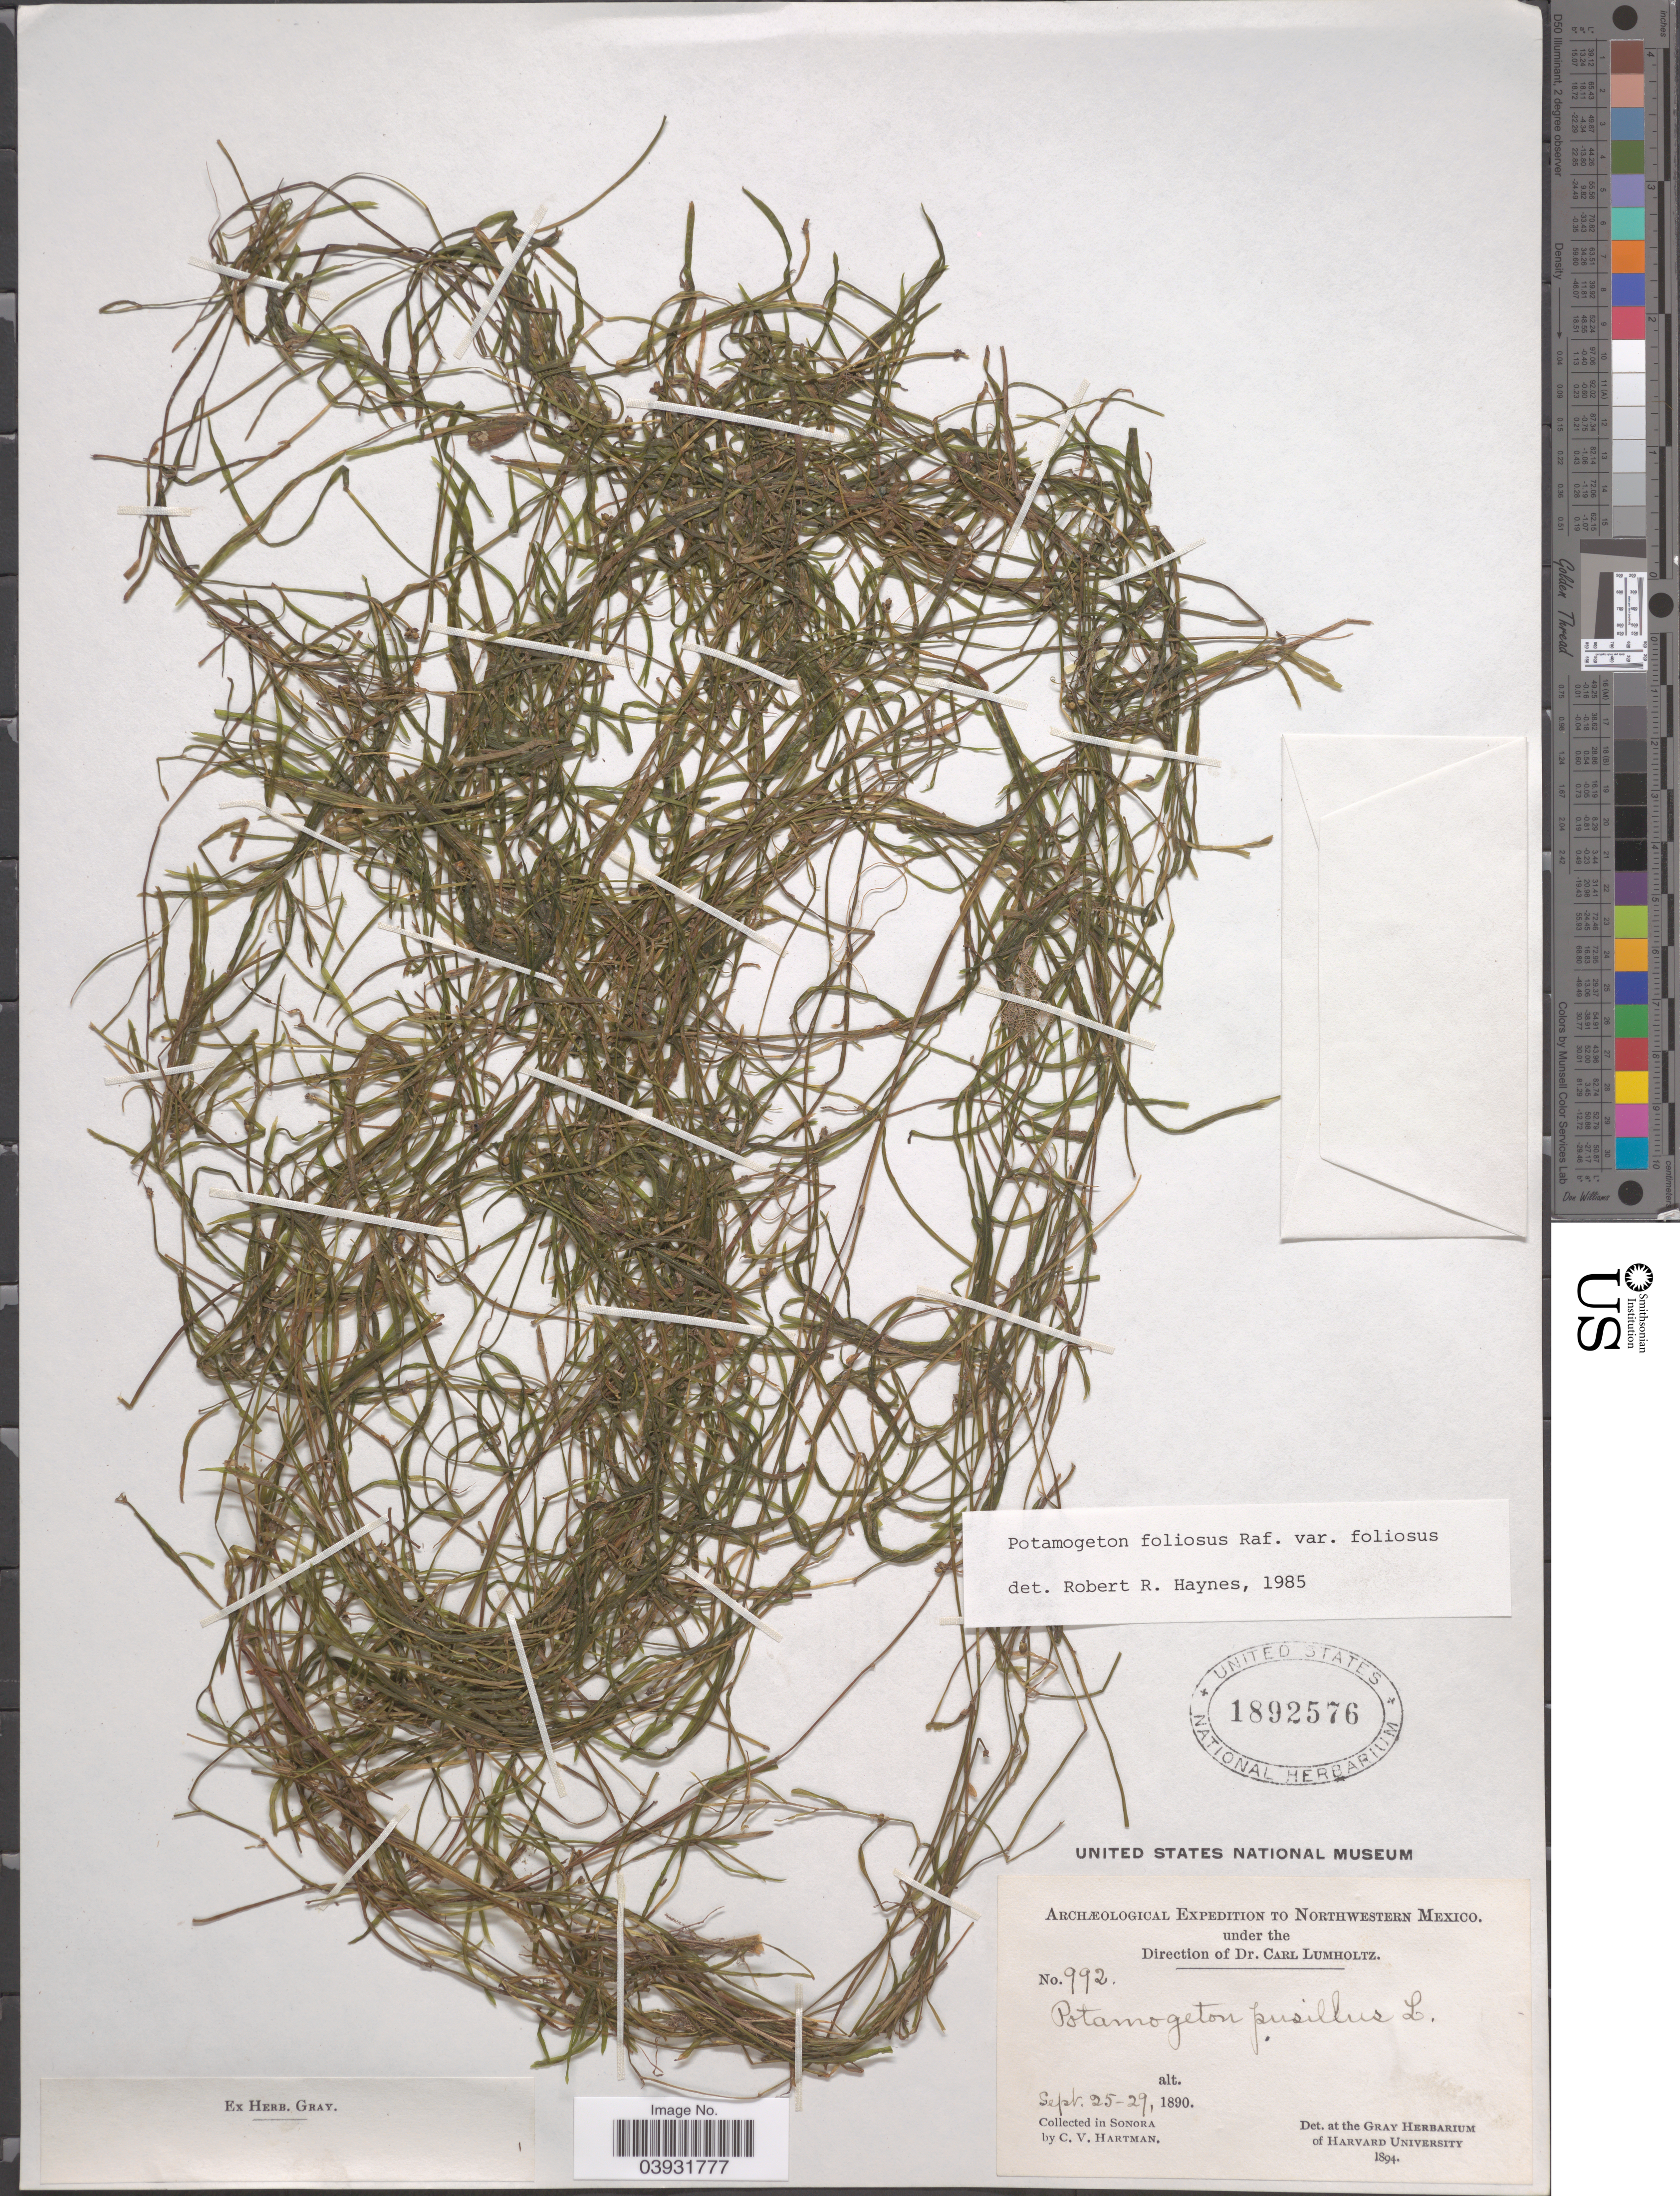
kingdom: Plantae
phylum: Tracheophyta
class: Liliopsida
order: Alismatales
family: Potamogetonaceae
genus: Potamogeton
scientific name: Potamogeton foliosus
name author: Raf.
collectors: C. V. Hartman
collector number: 992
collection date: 1890-09-25/1890-09-29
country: Mexico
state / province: Sonora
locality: Northwestern Mexico.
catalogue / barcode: US 1892576